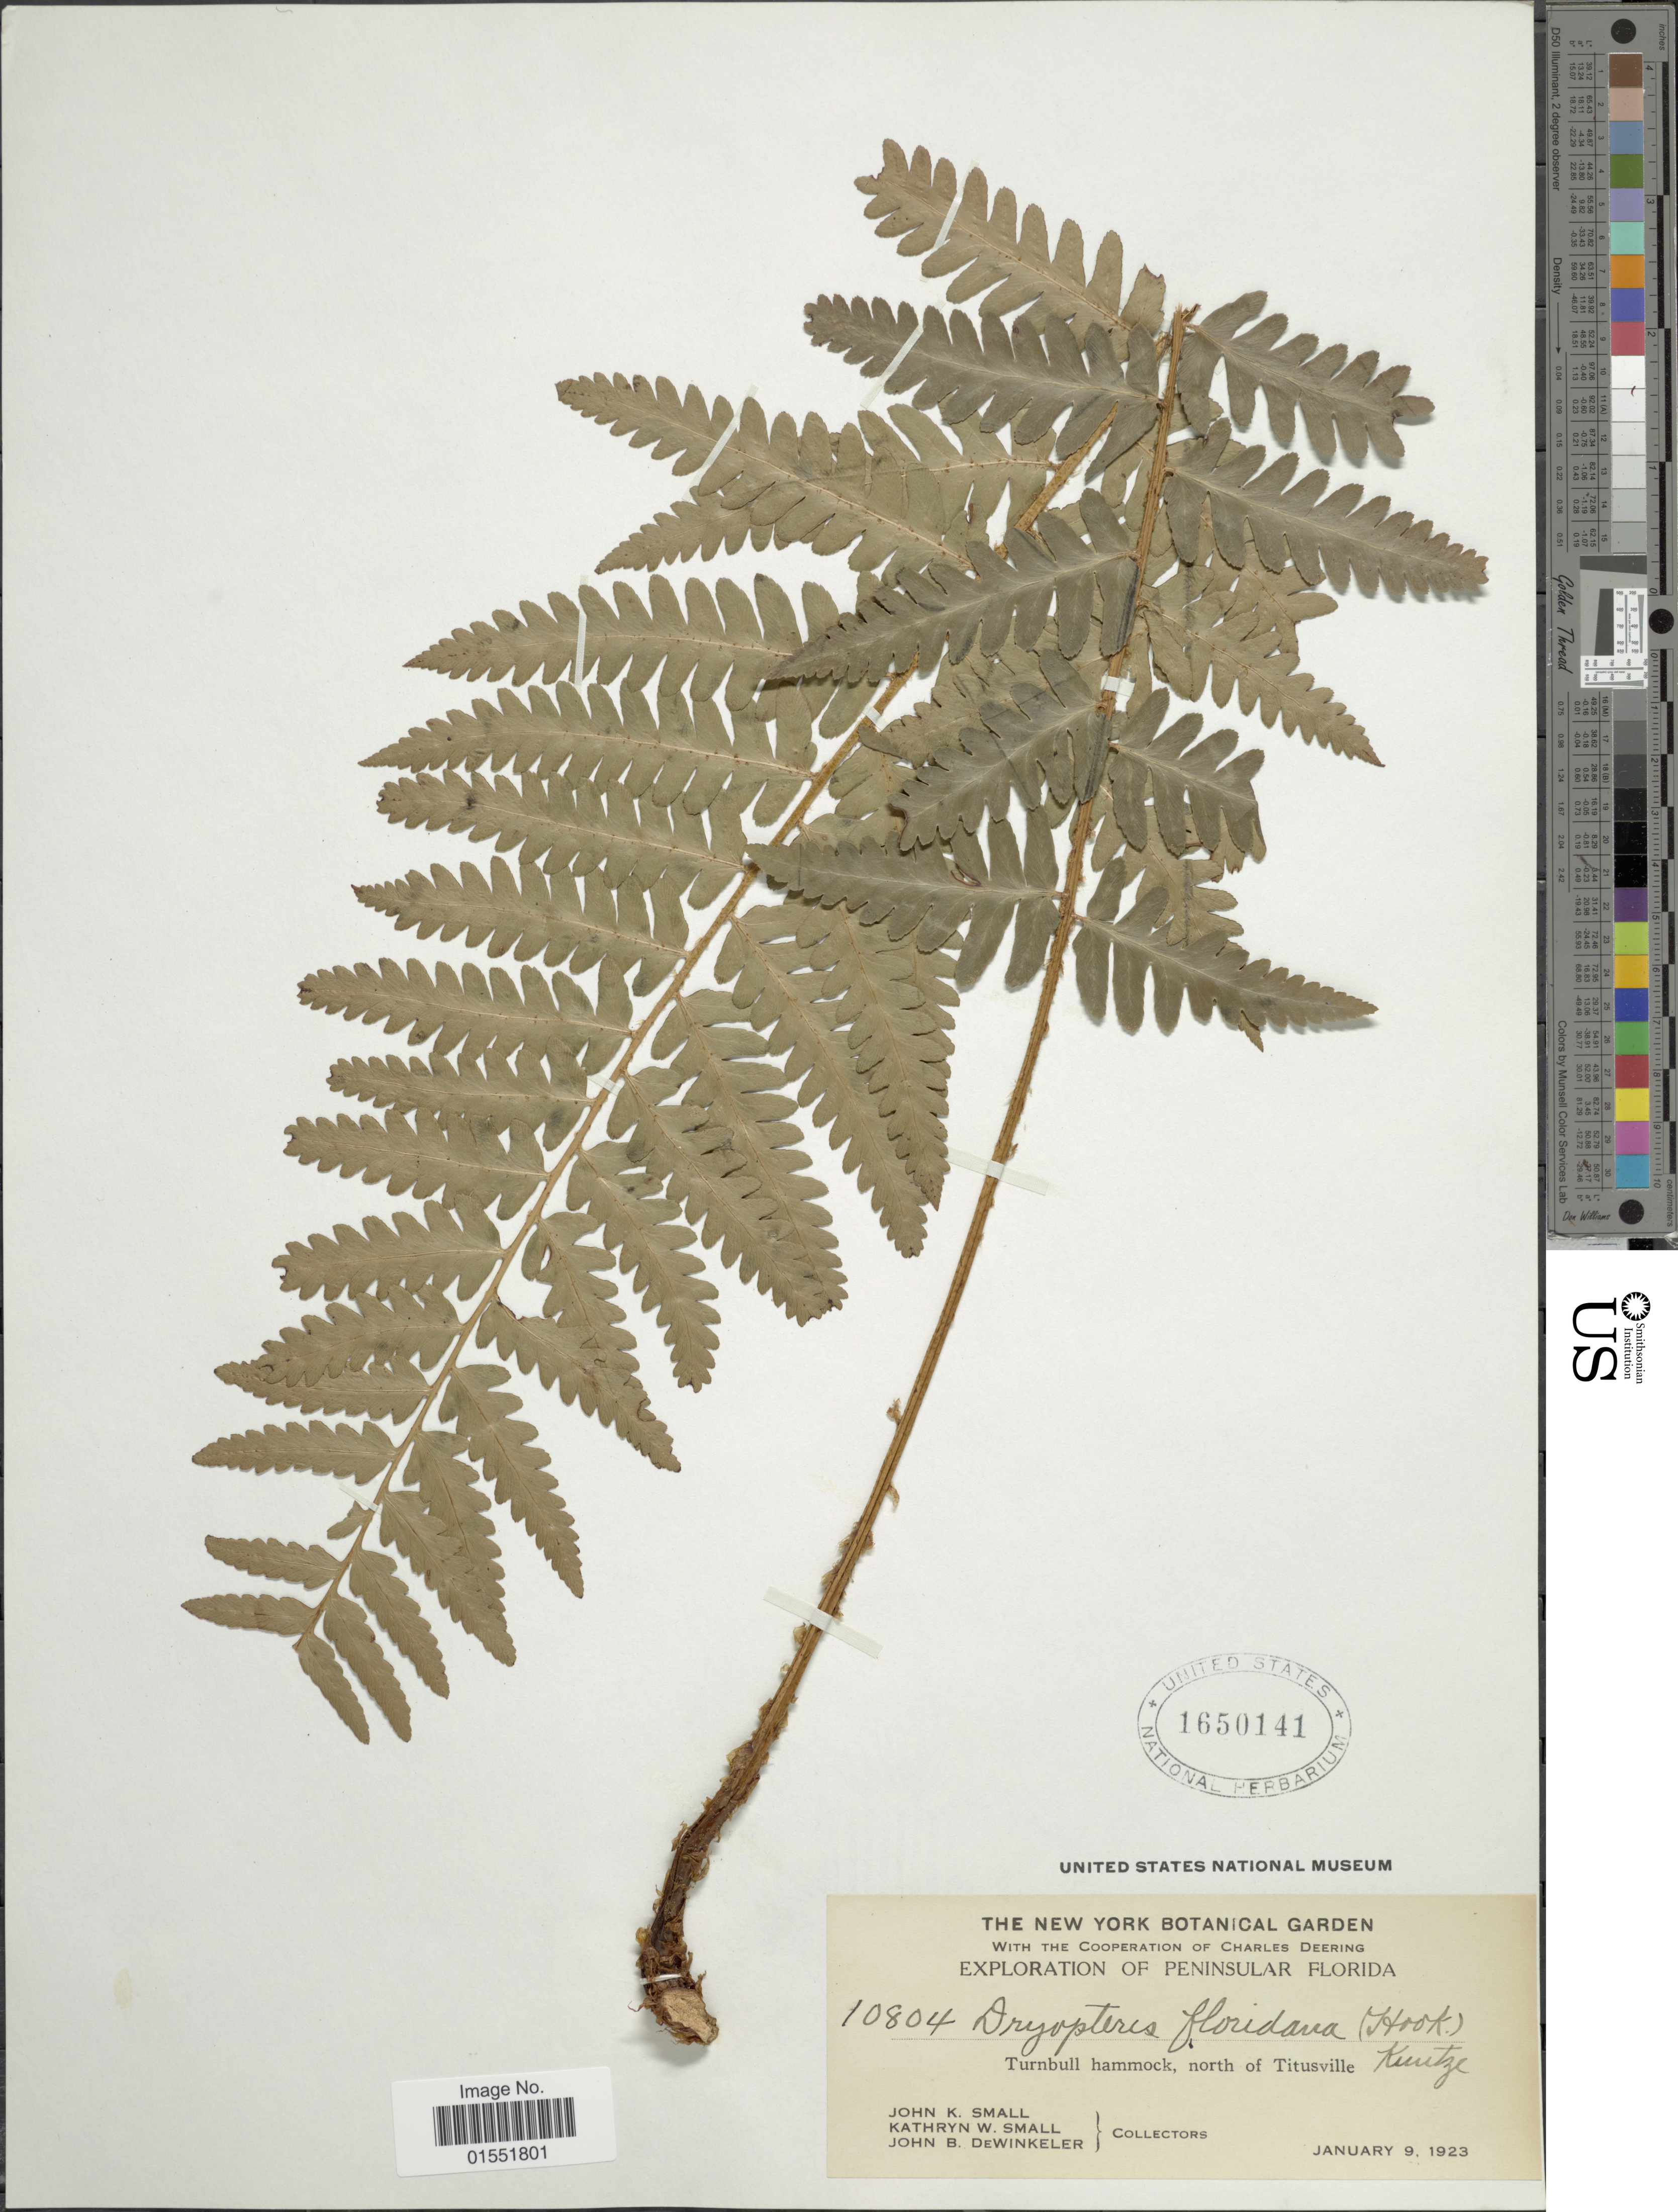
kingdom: Plantae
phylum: Tracheophyta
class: Polypodiopsida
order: Polypodiales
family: Dryopteridaceae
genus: Dryopteris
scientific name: Dryopteris ludoviciana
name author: (Kunze) Small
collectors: J. K. Small, K. Small & J. B. Dewinkeler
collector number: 10804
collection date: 1923-01-09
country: United States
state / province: Florida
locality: Peninsular Florida. Turnbull hammock, north of Titusville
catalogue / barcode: US 1650141